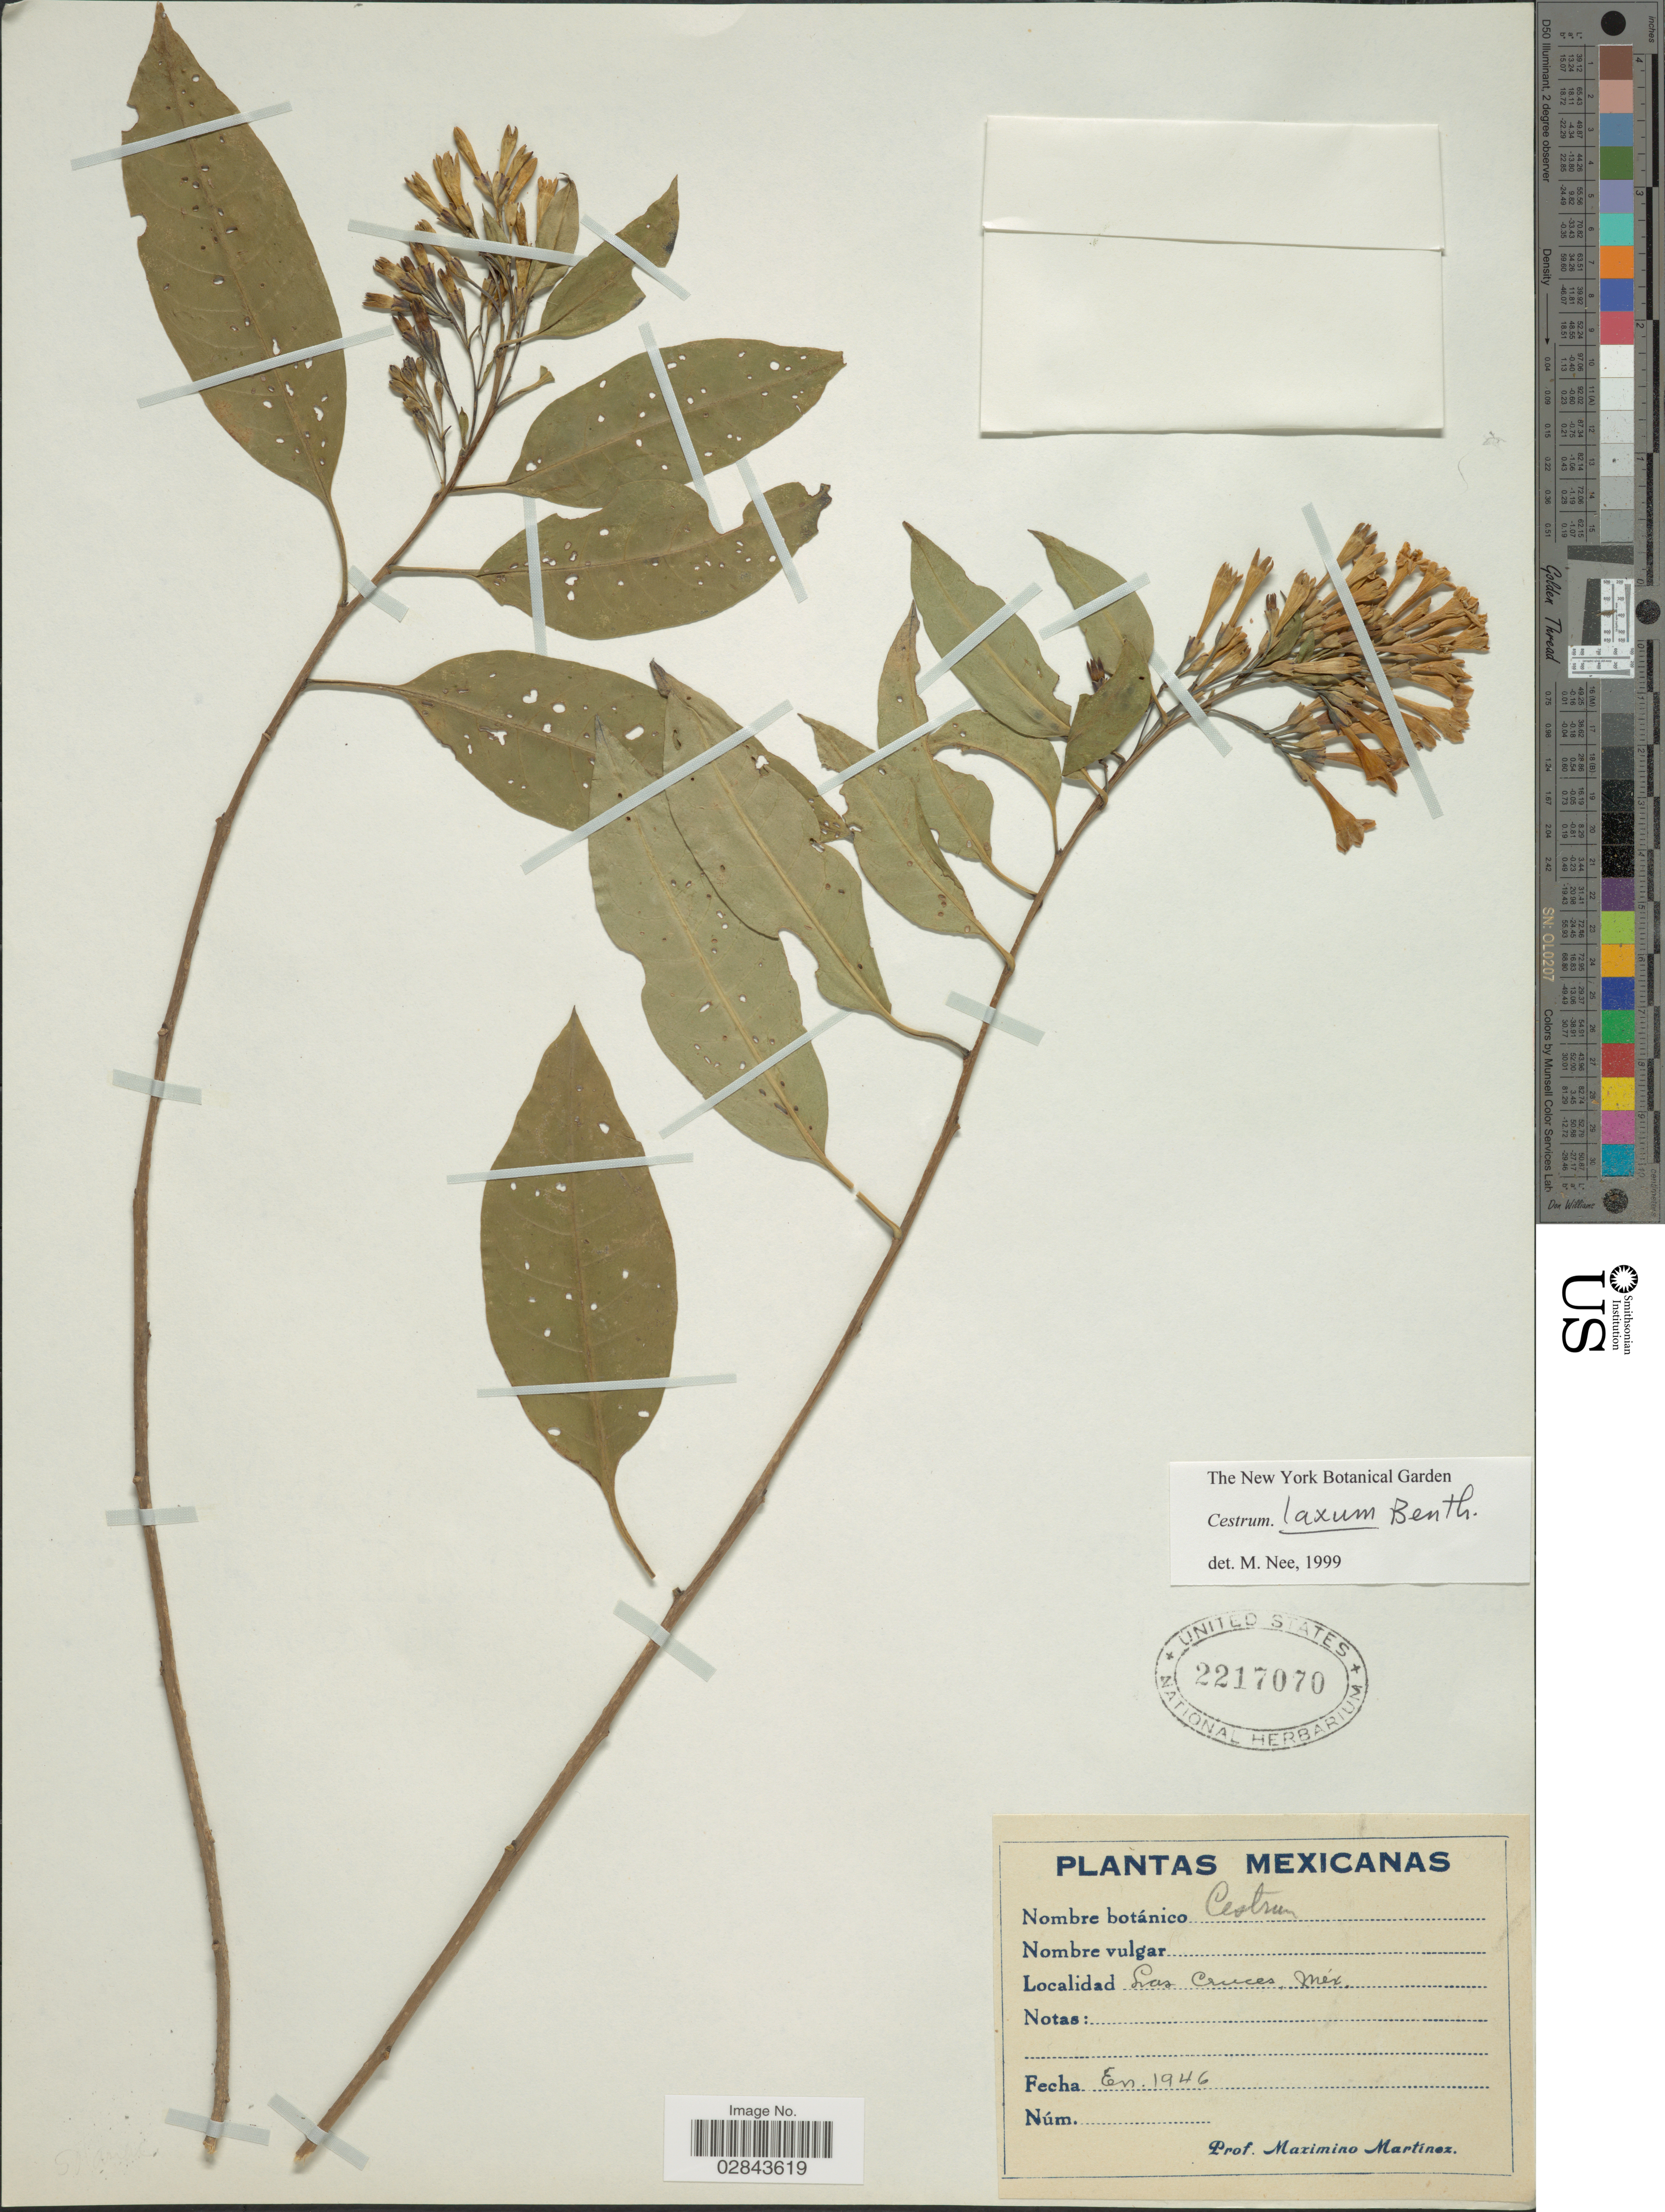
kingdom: Plantae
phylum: Tracheophyta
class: Magnoliopsida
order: Solanales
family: Solanaceae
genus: Cestrum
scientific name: Cestrum laxum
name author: Benth.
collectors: M. Martinez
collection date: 1946-01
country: Mexico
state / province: México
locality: Las Cruces.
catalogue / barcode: US 2217070